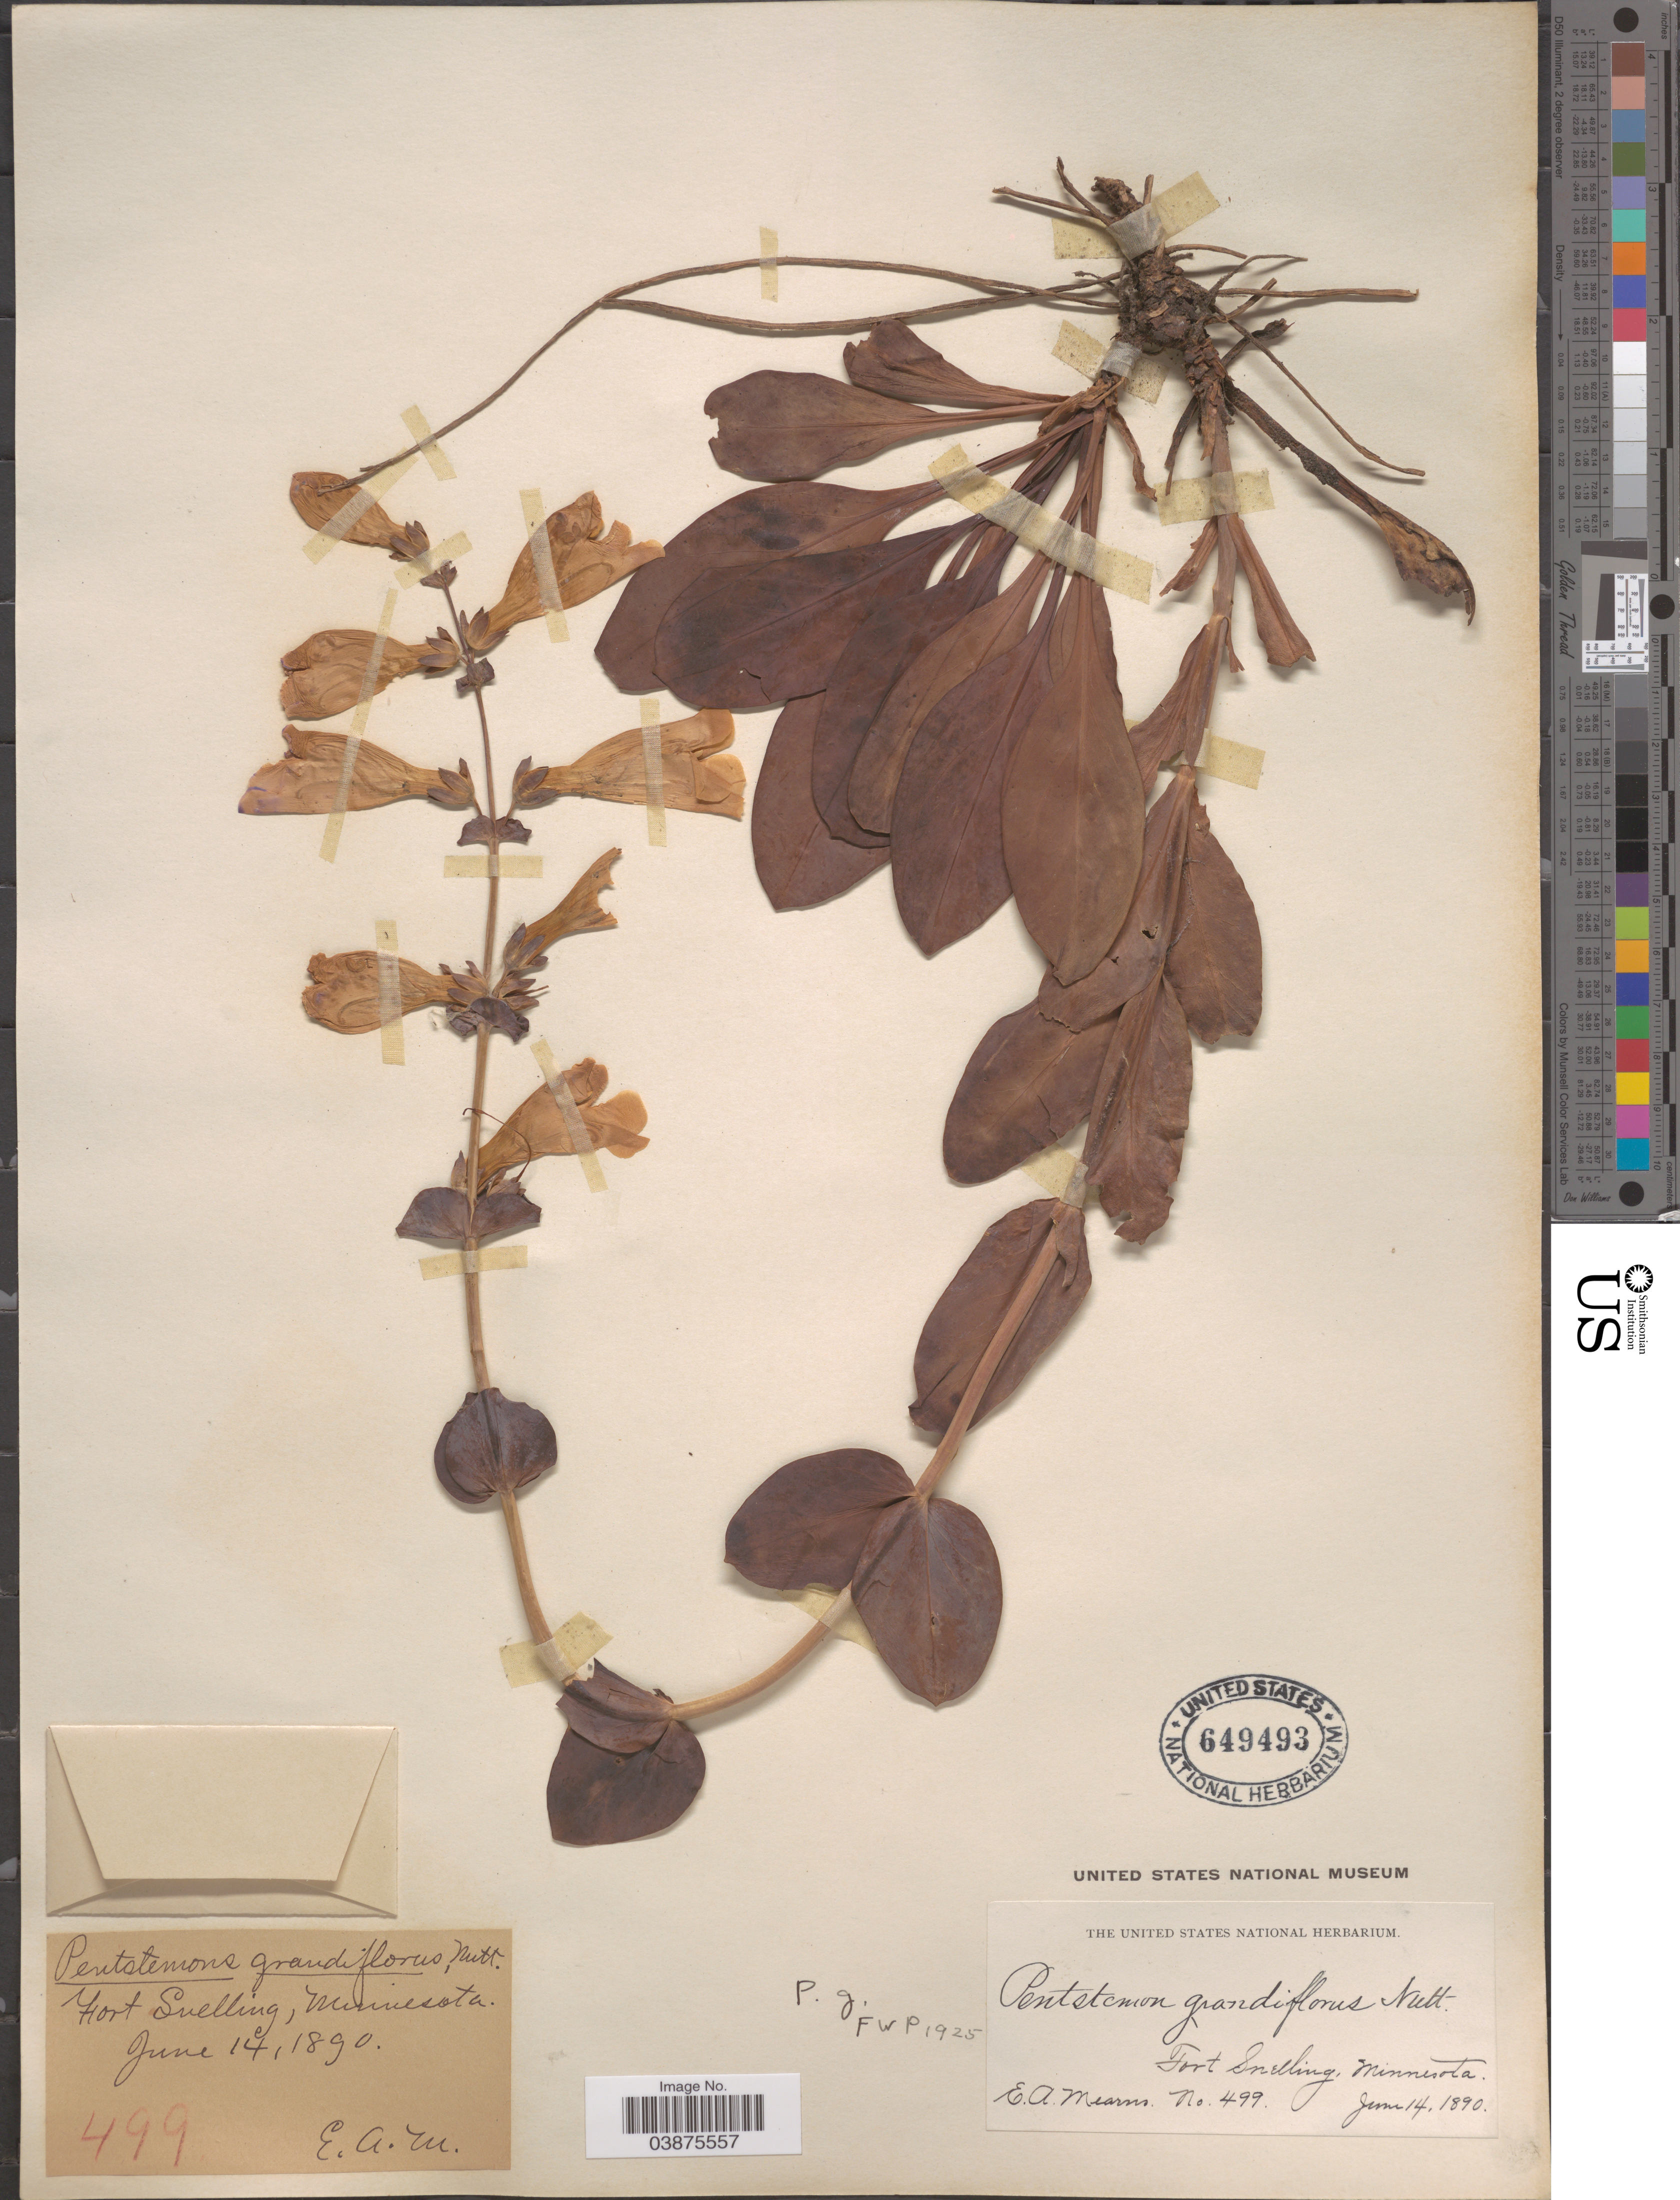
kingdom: Plantae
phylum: Tracheophyta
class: Magnoliopsida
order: Lamiales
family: Plantaginaceae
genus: Penstemon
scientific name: Penstemon grandiflorus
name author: Nutt.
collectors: E. A. Mearns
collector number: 499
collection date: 1890-06-14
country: United States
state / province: Minnesota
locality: Fort Snelling.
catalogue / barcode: US 649493